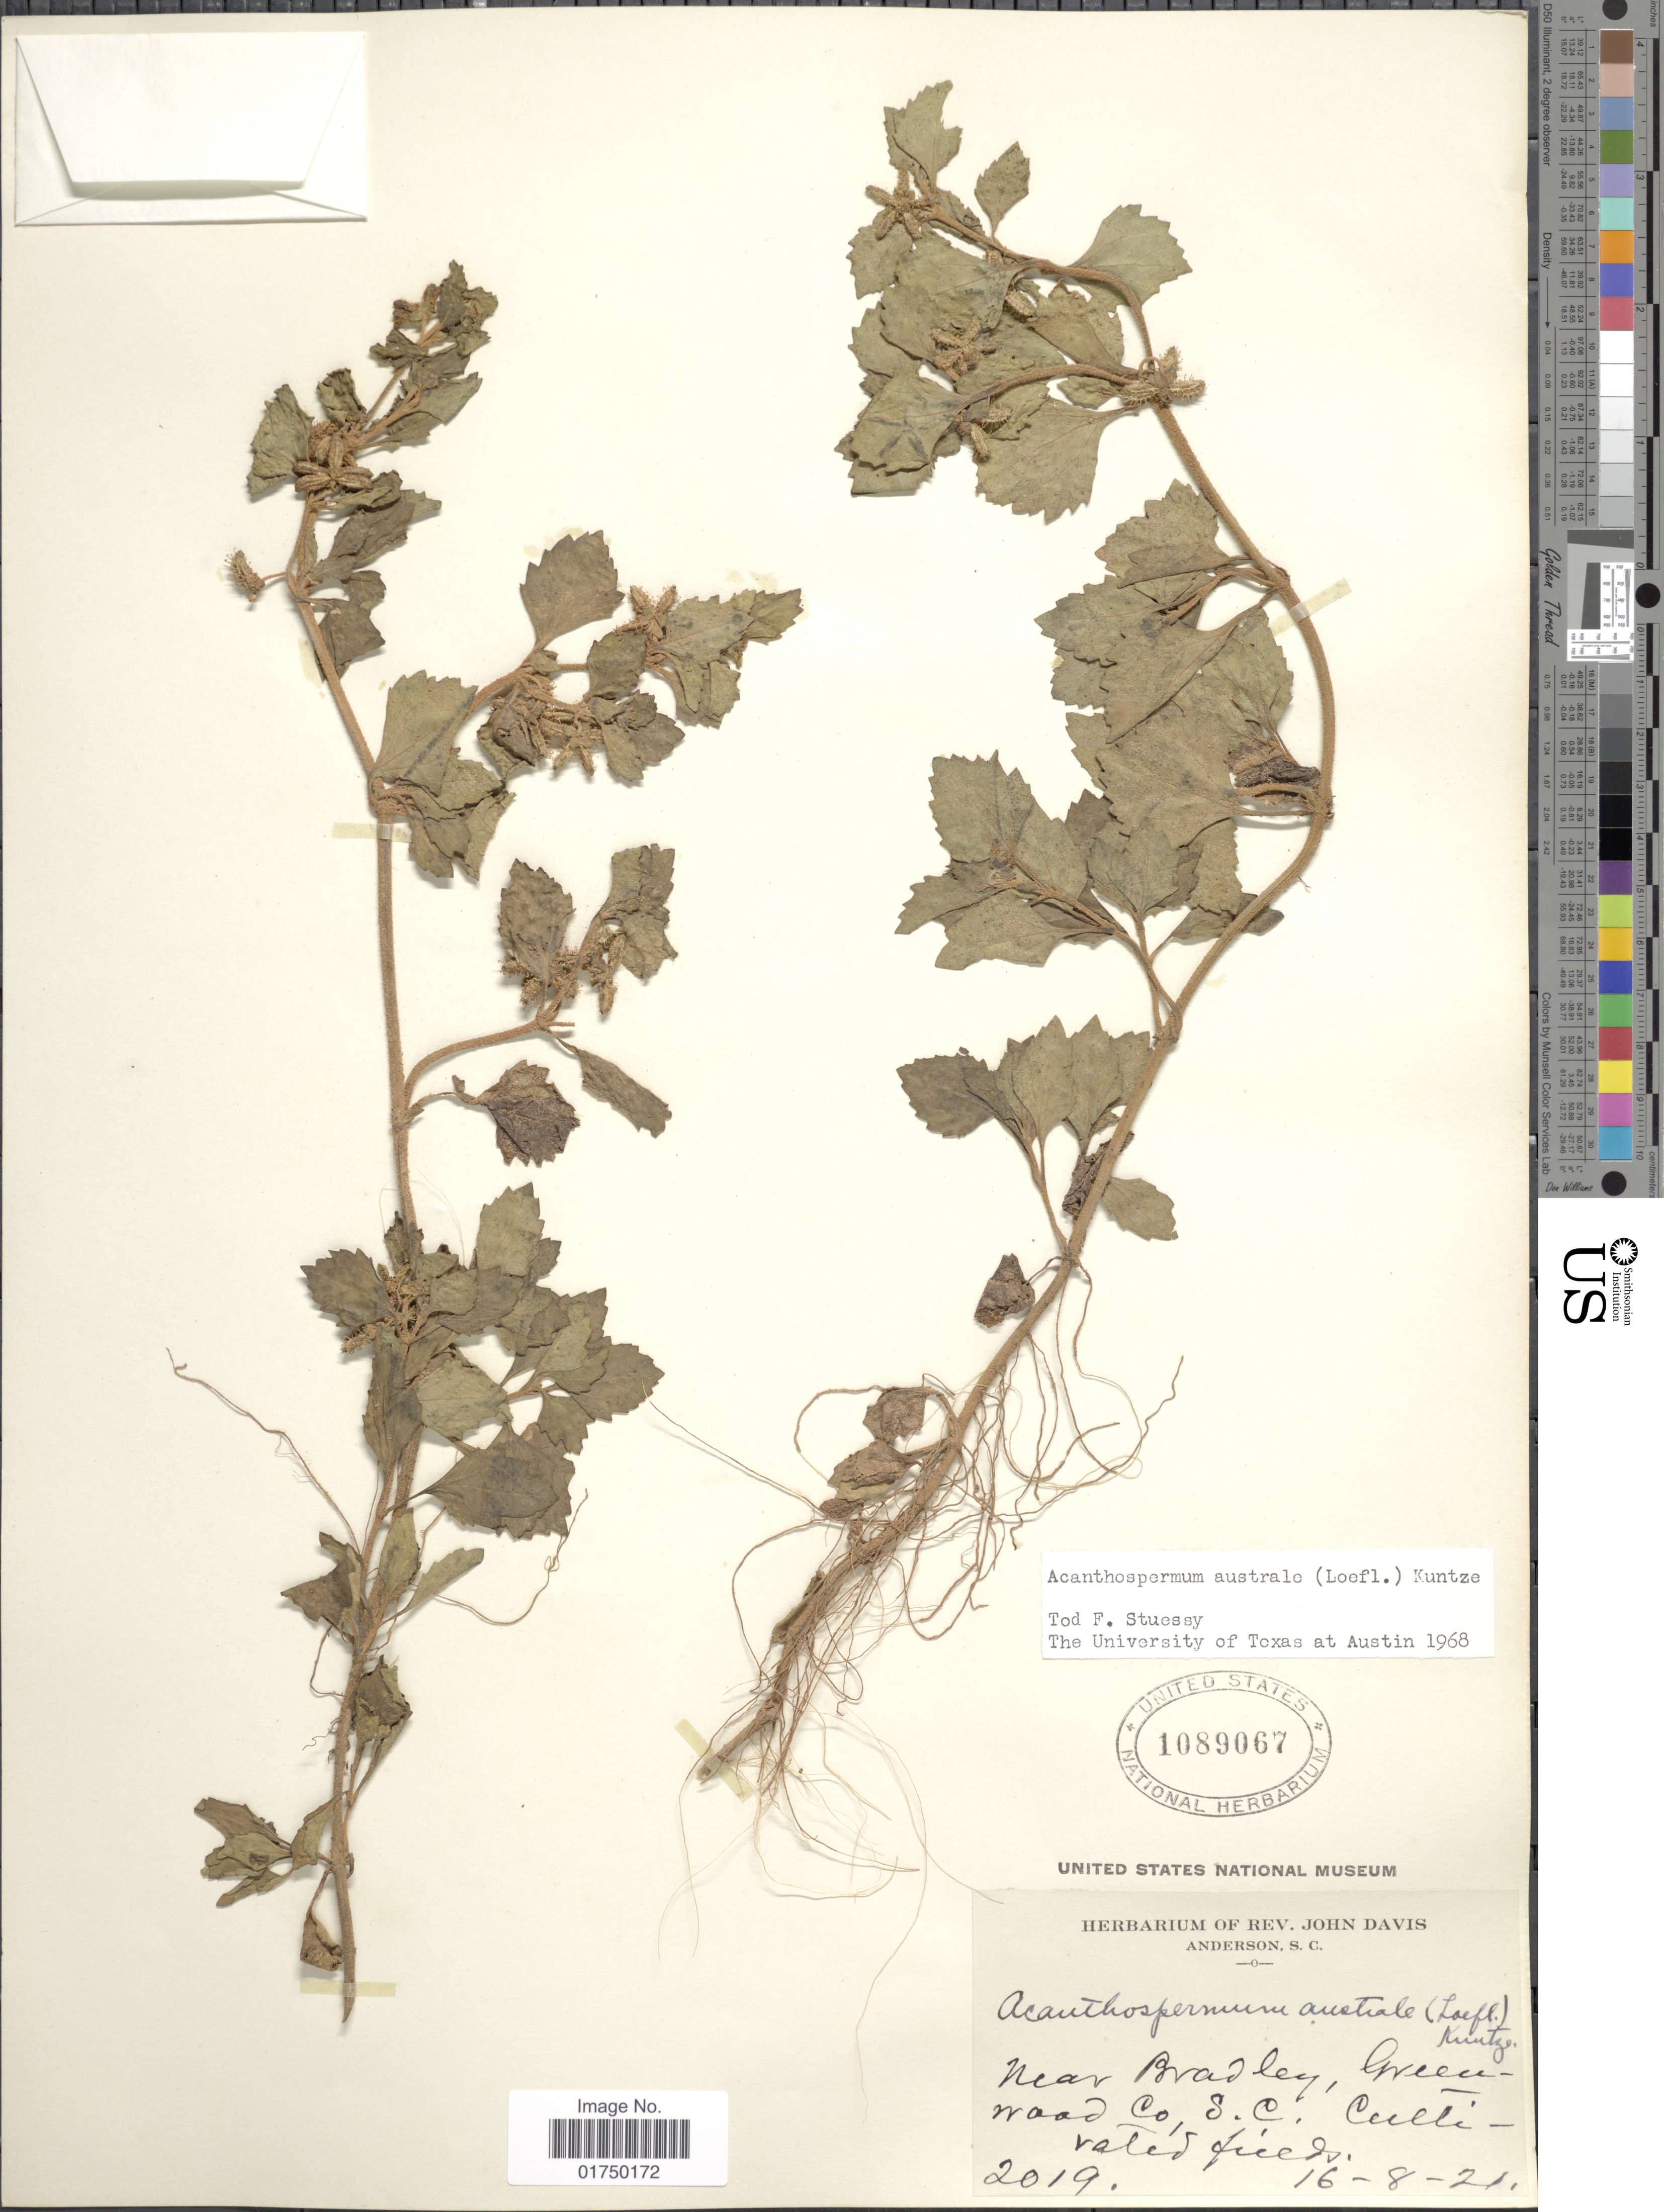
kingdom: Plantae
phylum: Tracheophyta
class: Magnoliopsida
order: Asterales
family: Asteraceae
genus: Acanthospermum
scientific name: Acanthospermum australe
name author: (Loefl.) Kuntze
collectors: J. Davis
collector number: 2019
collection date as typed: Transcribed d/m/y: 16/8/21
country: United States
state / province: South Carolina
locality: Near Bradley, Greenwood Co., S.C. Cultivated fields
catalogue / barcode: US 1089067